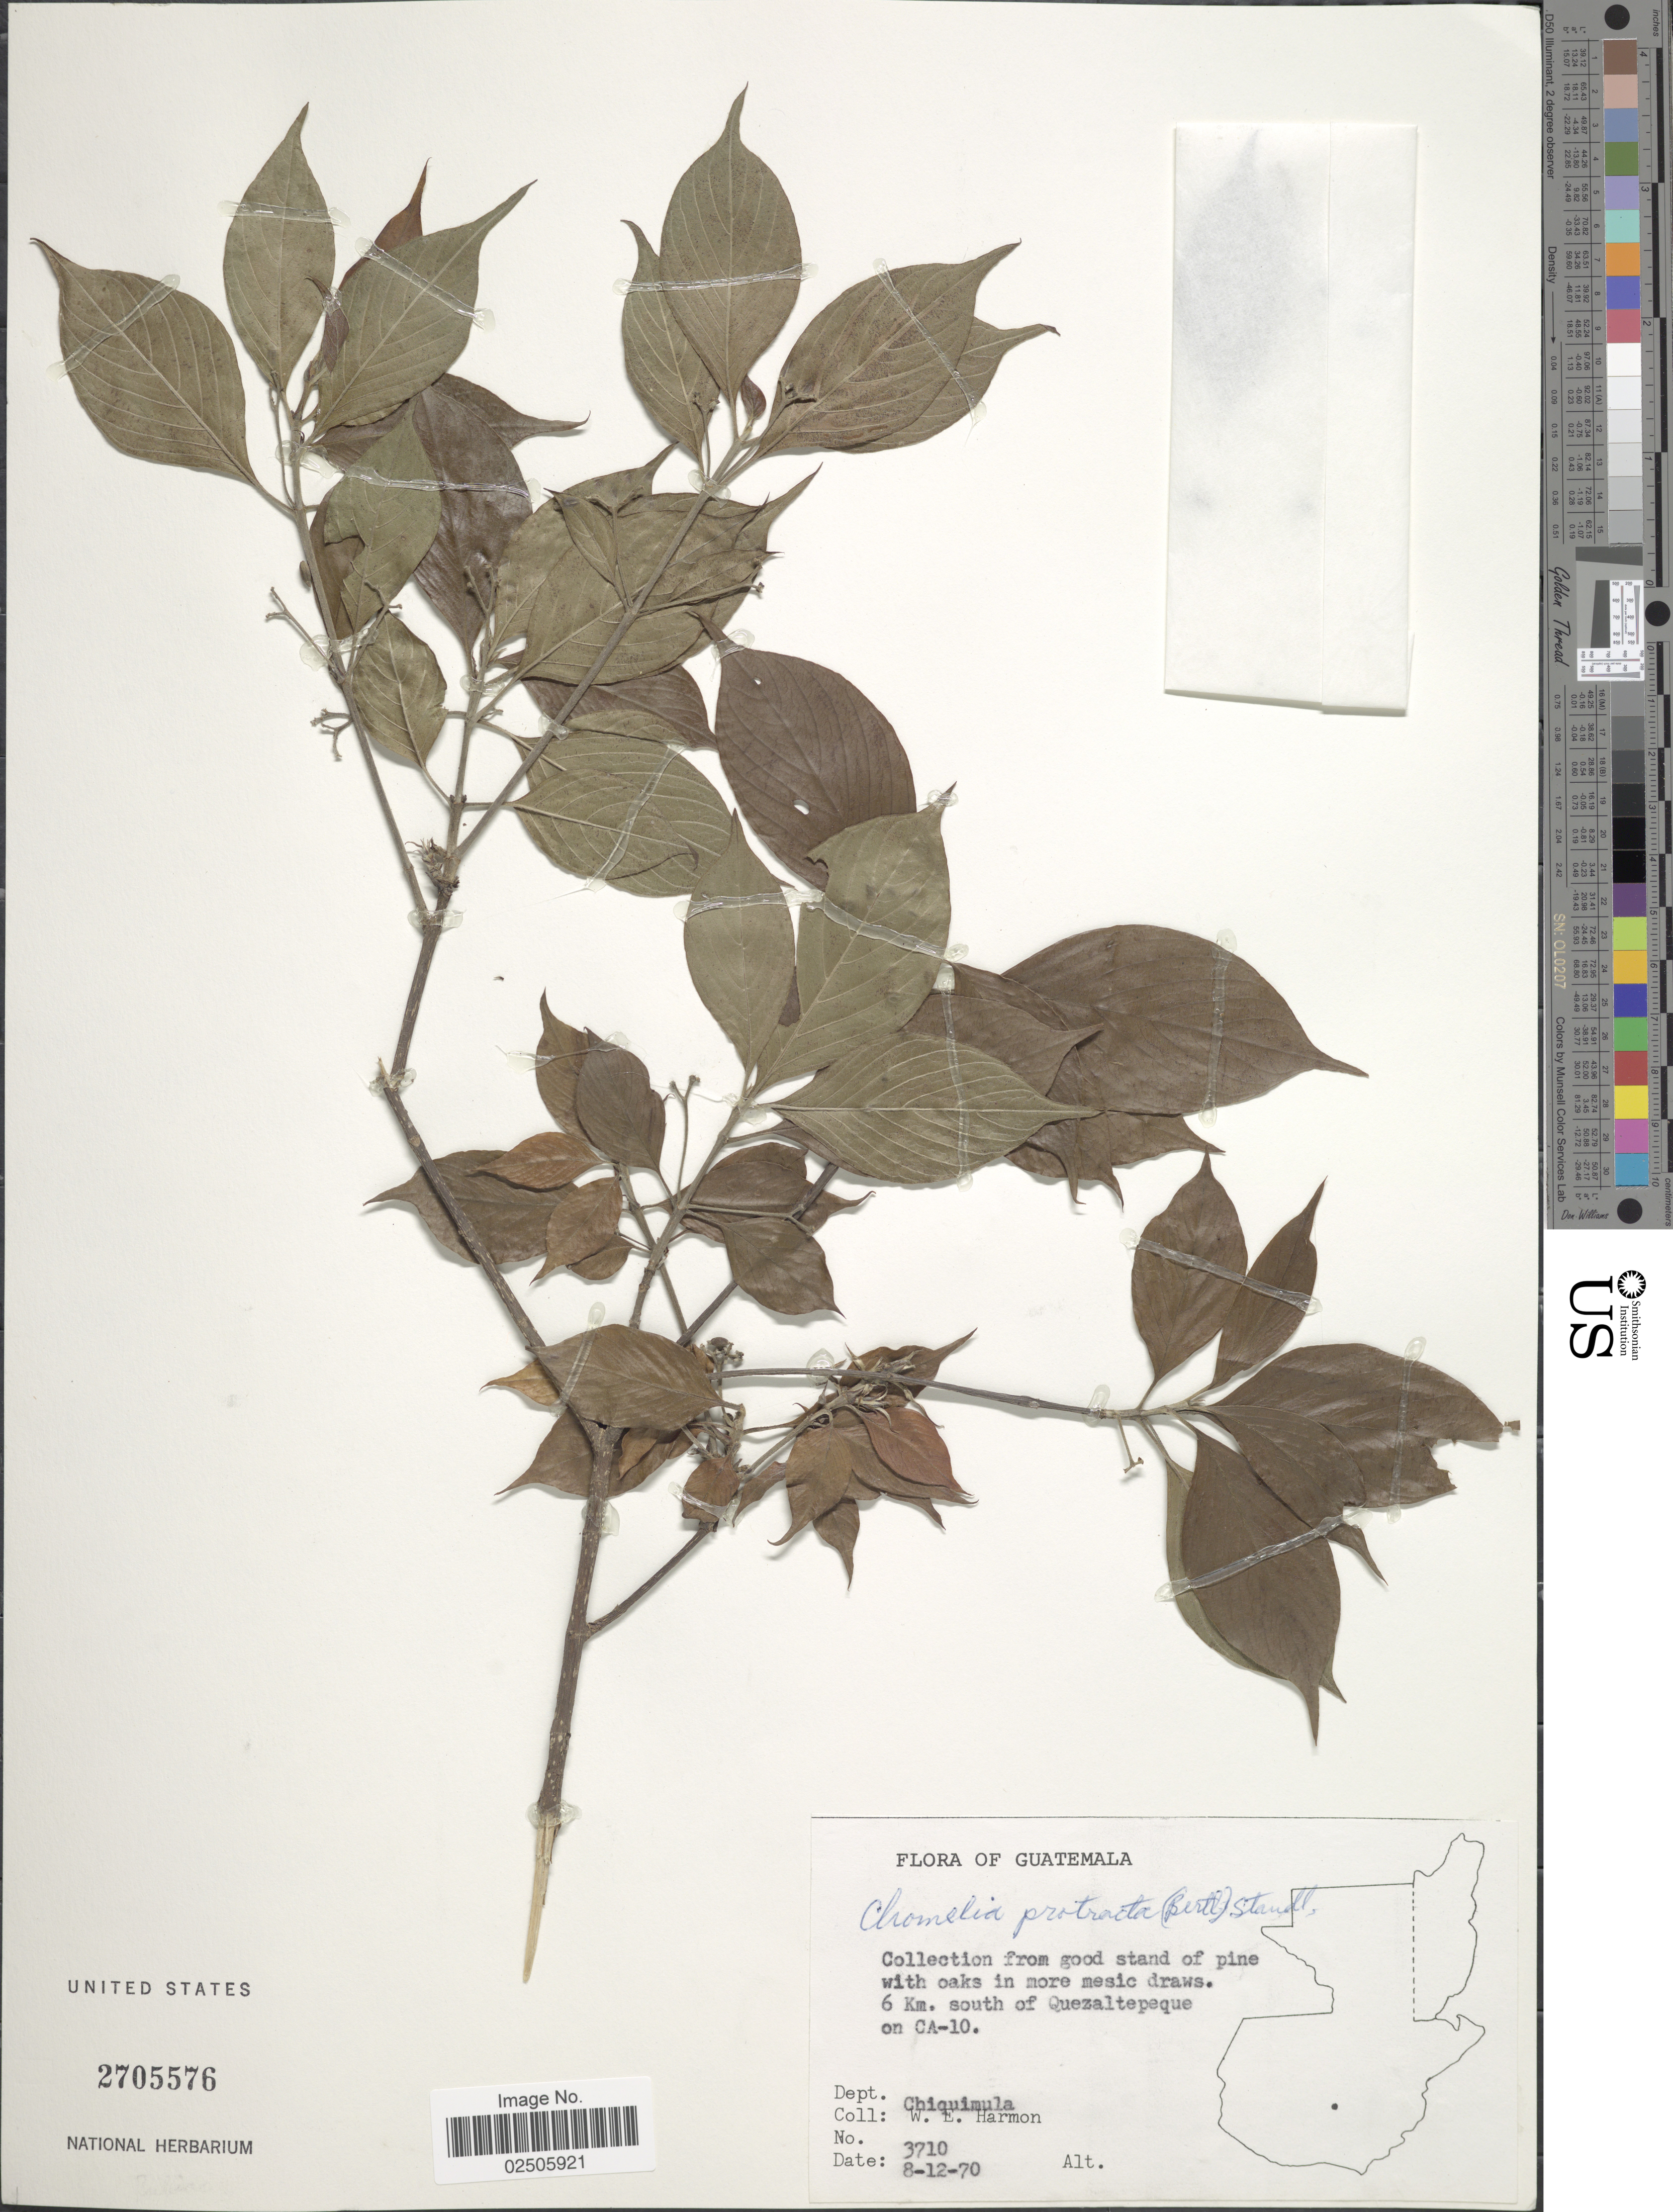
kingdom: Plantae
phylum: Tracheophyta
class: Magnoliopsida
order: Gentianales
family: Rubiaceae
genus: Chomelia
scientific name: Chomelia protracta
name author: (Bartl. ex DC.) Standl.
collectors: W. E. Harmon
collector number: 3710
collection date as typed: Transcribed d/m/y: 8/12/70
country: Guatemala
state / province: Chiquimula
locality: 6 km. south of Quezaltepeque on CA-10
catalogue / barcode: US 2705576